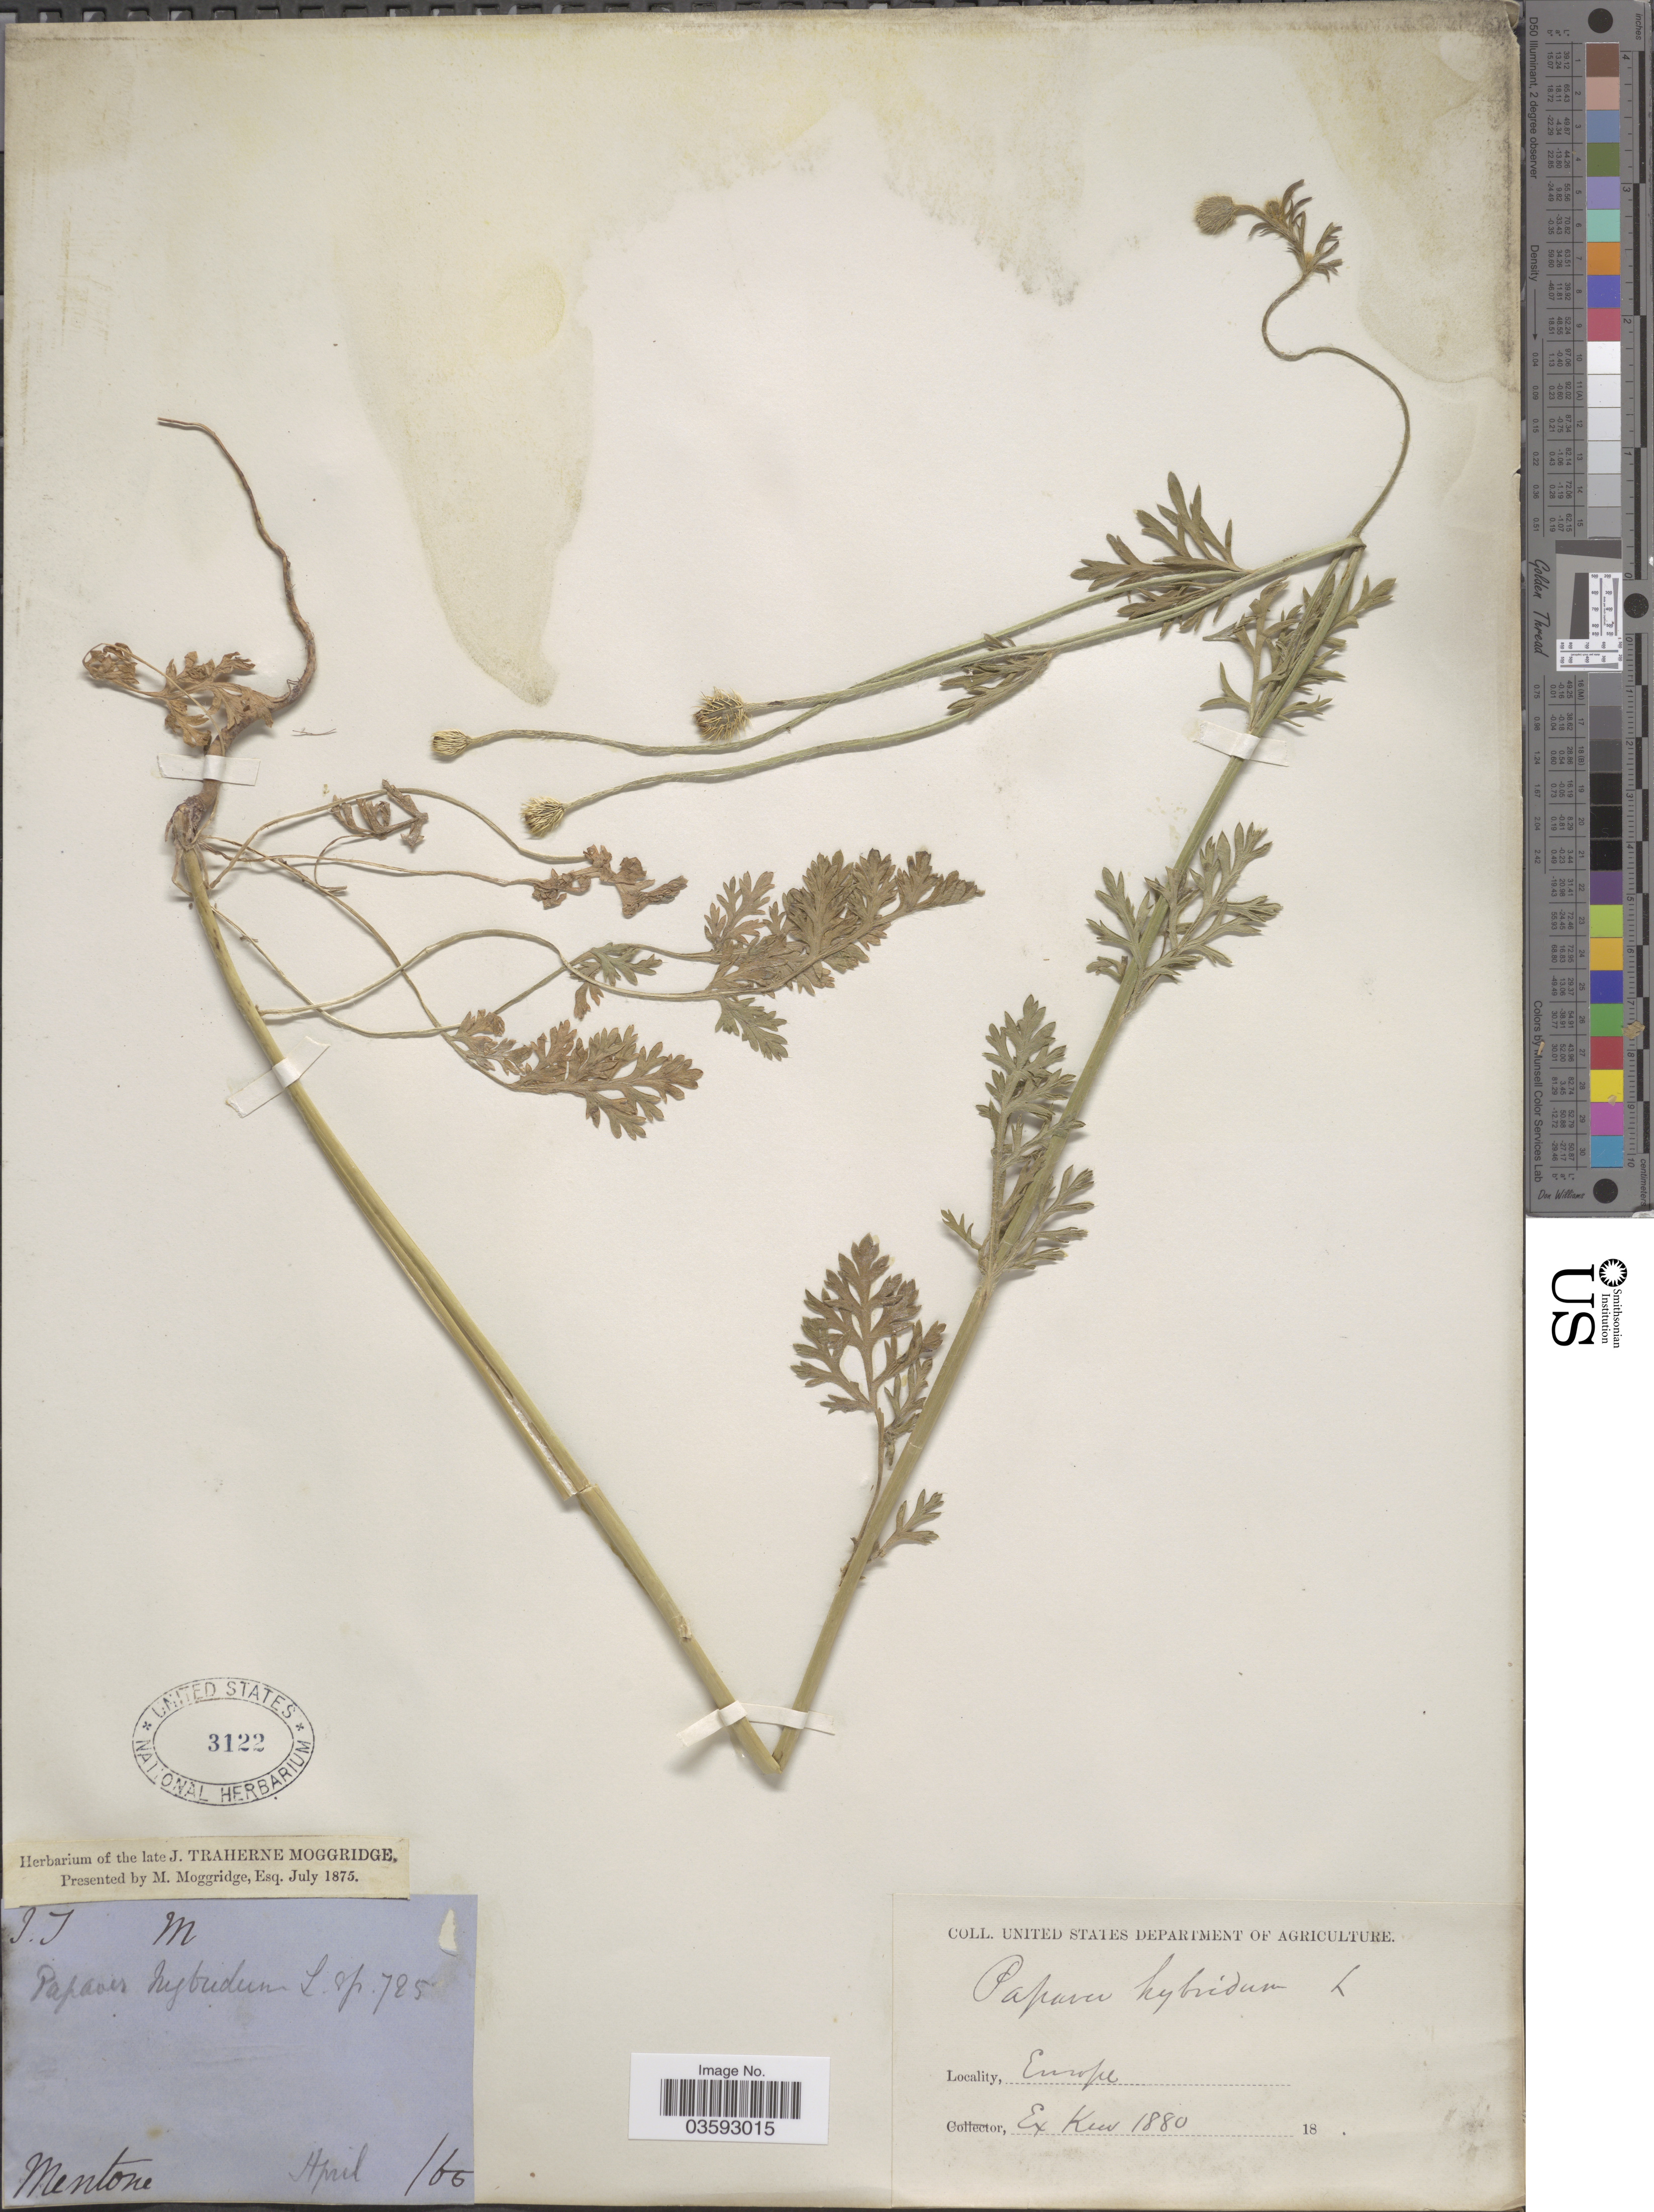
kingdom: Plantae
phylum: Tracheophyta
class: Magnoliopsida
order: Ranunculales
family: Papaveraceae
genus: Papaver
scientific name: Papaver hybridum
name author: L.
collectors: J. T. Moggridge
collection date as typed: Transcribed d/m/y: /4/65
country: France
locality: Europe. Mentone.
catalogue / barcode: US 3122